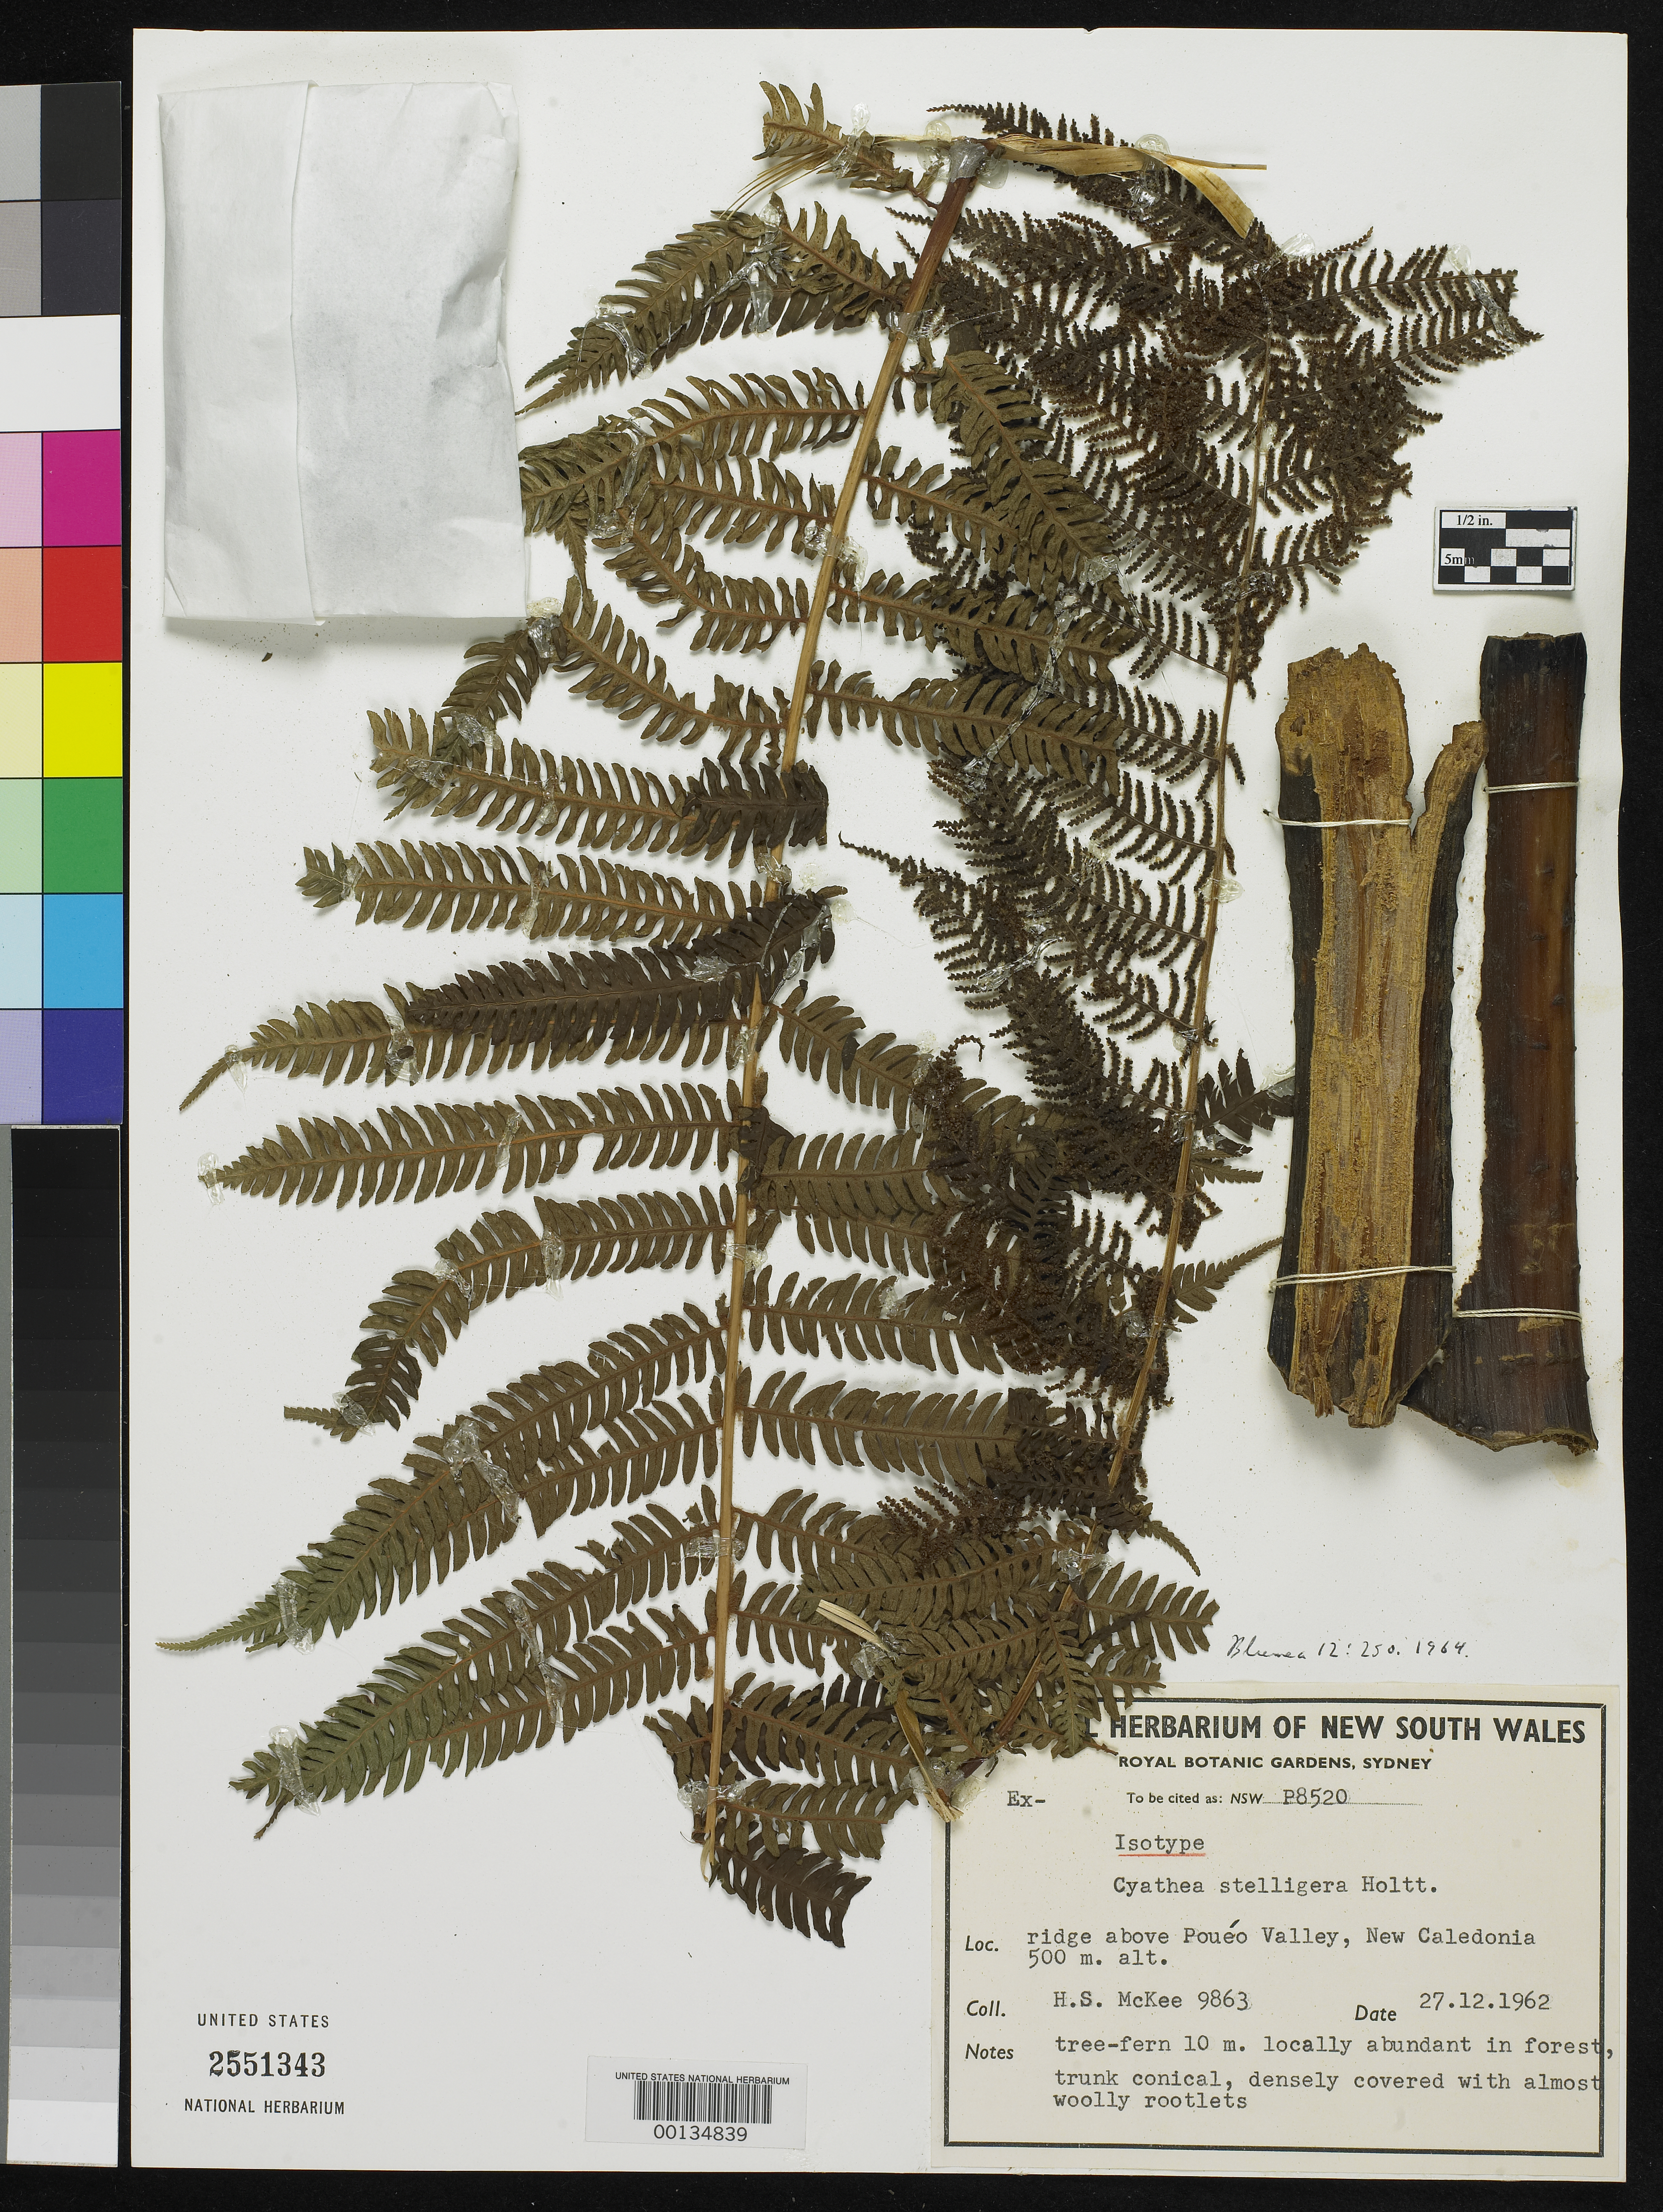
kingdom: Plantae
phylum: Tracheophyta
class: Polypodiopsida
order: Cyatheales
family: Cyatheaceae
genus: Cyathea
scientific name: Cyathea stelligera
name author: Holttum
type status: Isotype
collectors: H. S. MacKee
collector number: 9863 (NSW P8520)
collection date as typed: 27 Dec 1962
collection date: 1962-12-27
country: New Caledonia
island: New Caledonia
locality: Ridge above Poueo Valley.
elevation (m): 500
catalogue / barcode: US 2551343